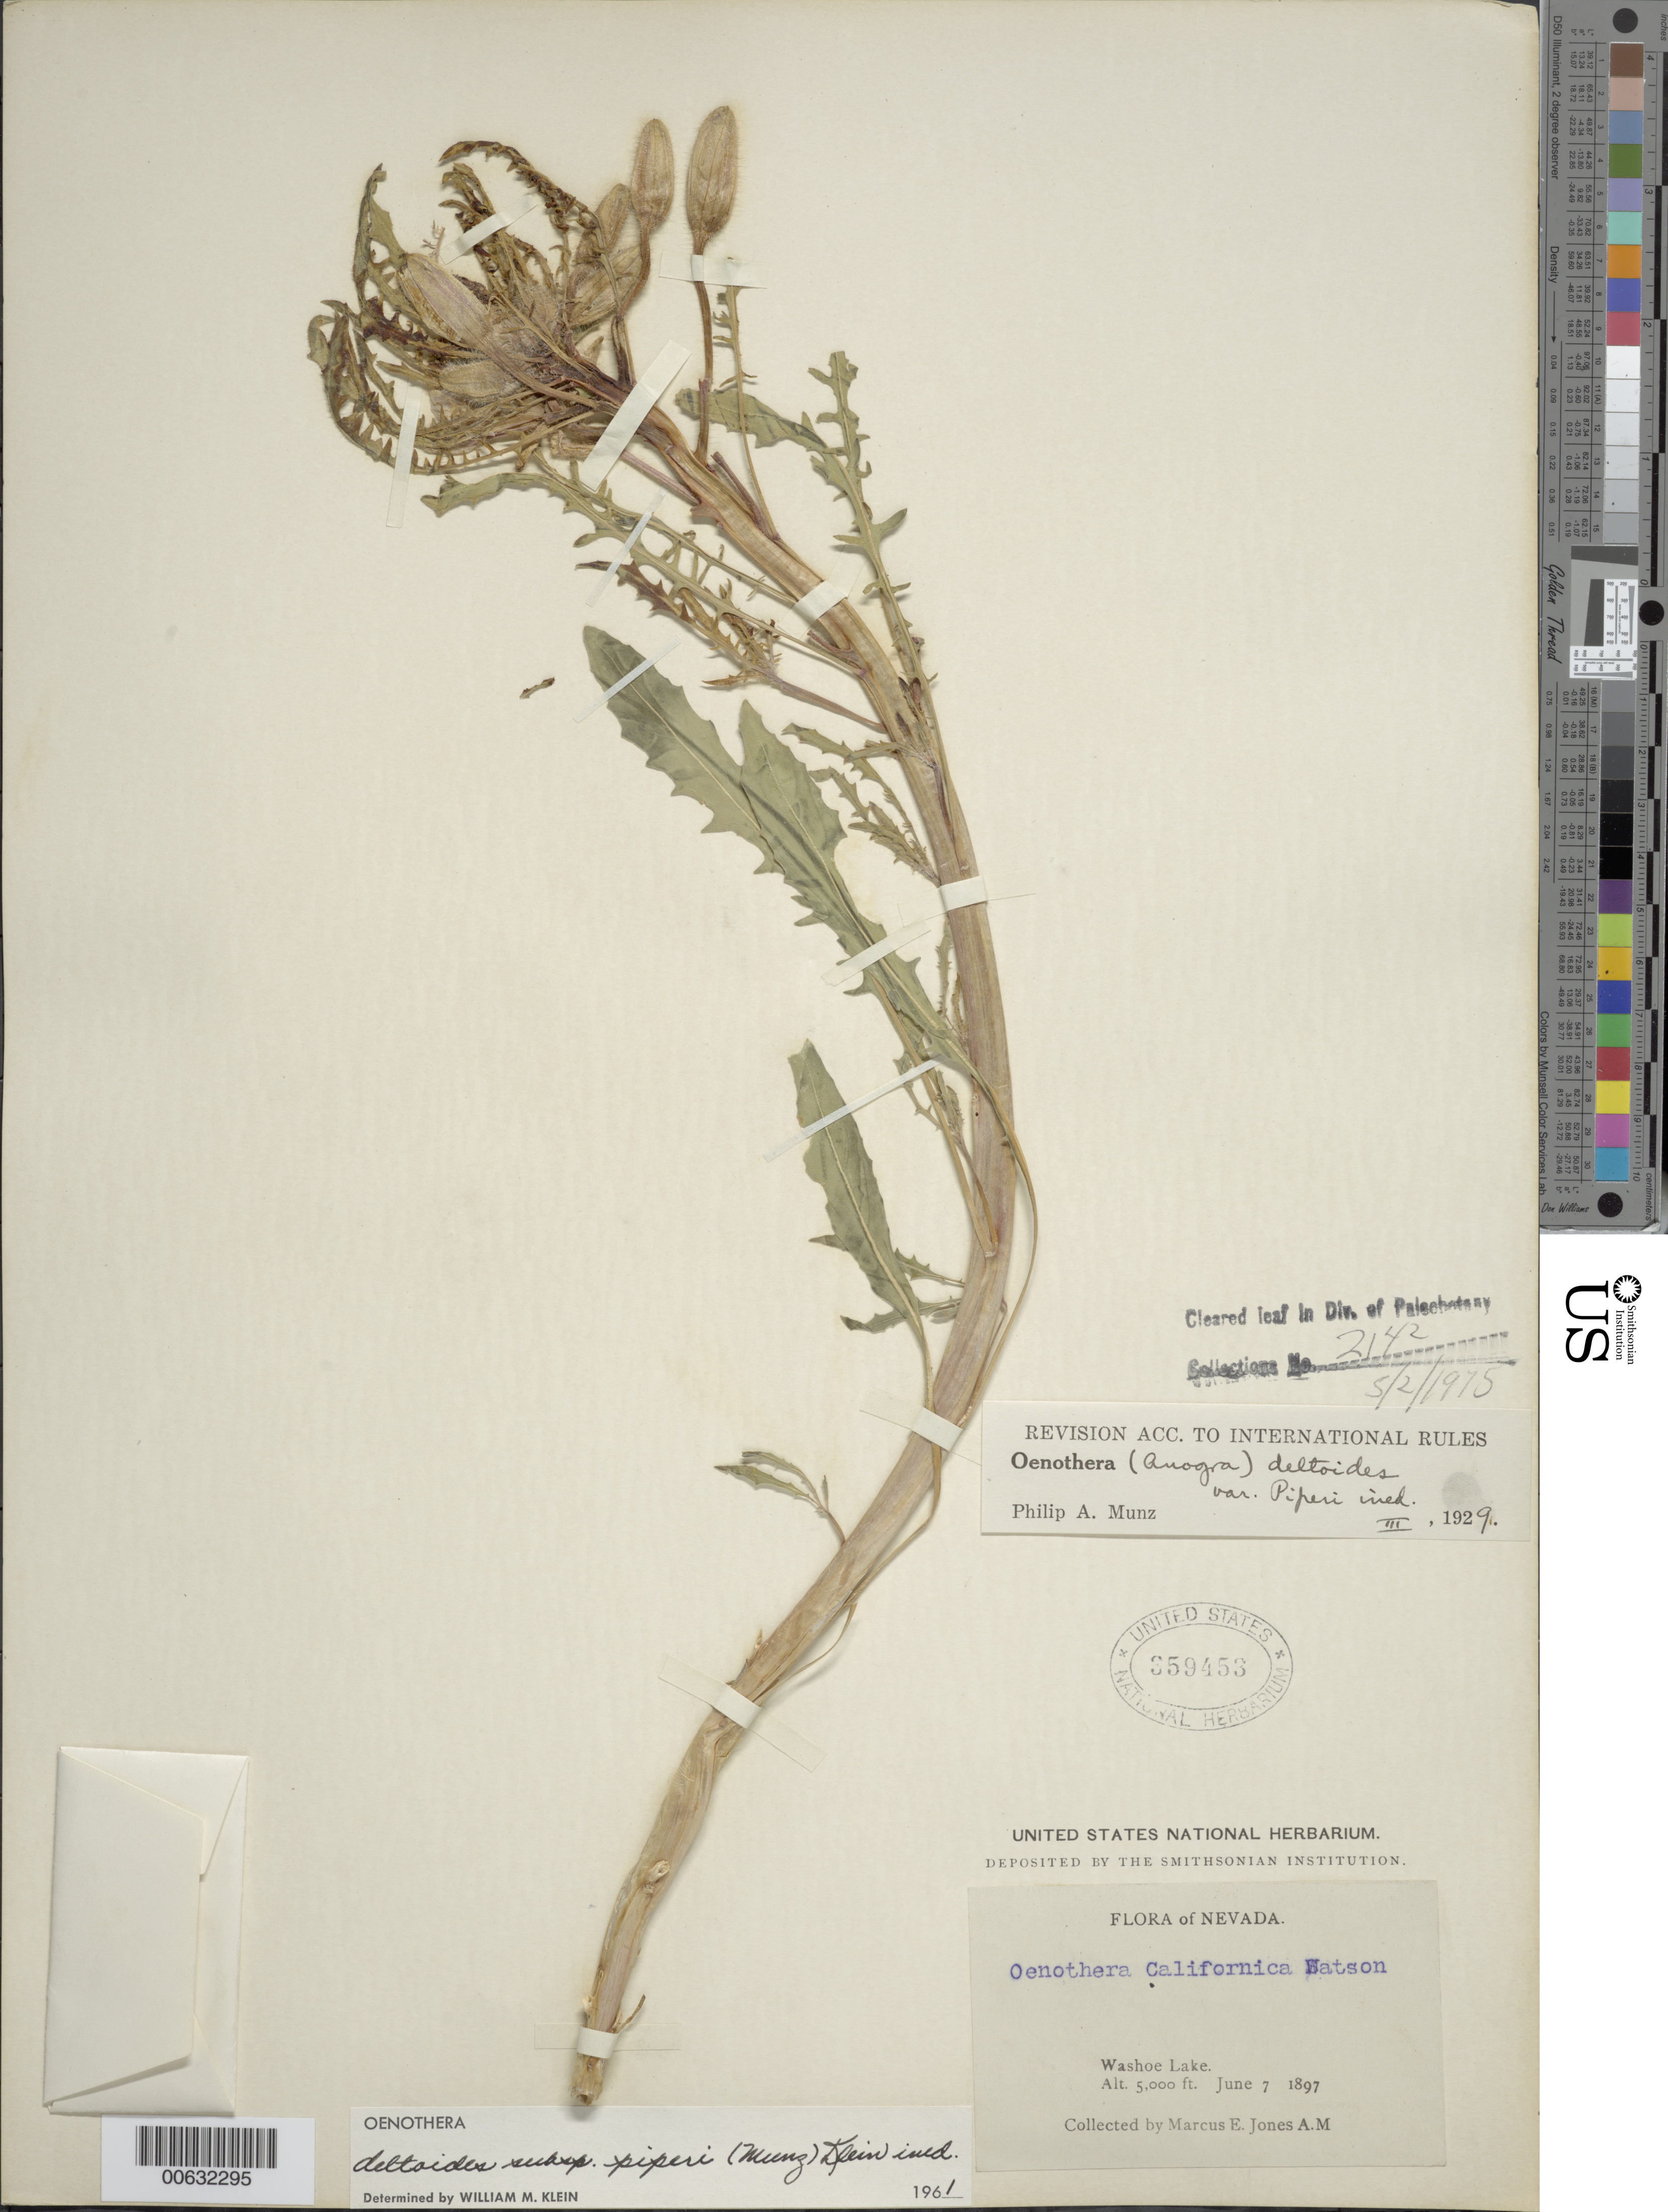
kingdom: Plantae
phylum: Tracheophyta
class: Magnoliopsida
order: Myrtales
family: Onagraceae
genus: Oenothera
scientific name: Oenothera deltoides subsp. piperi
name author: (Munz) W.M. Klein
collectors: M. E. Jones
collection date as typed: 07 Jun 1897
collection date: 1897-06-07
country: United States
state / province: Nevada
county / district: Washoe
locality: Washoe Lake.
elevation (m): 1524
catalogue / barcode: US 359453